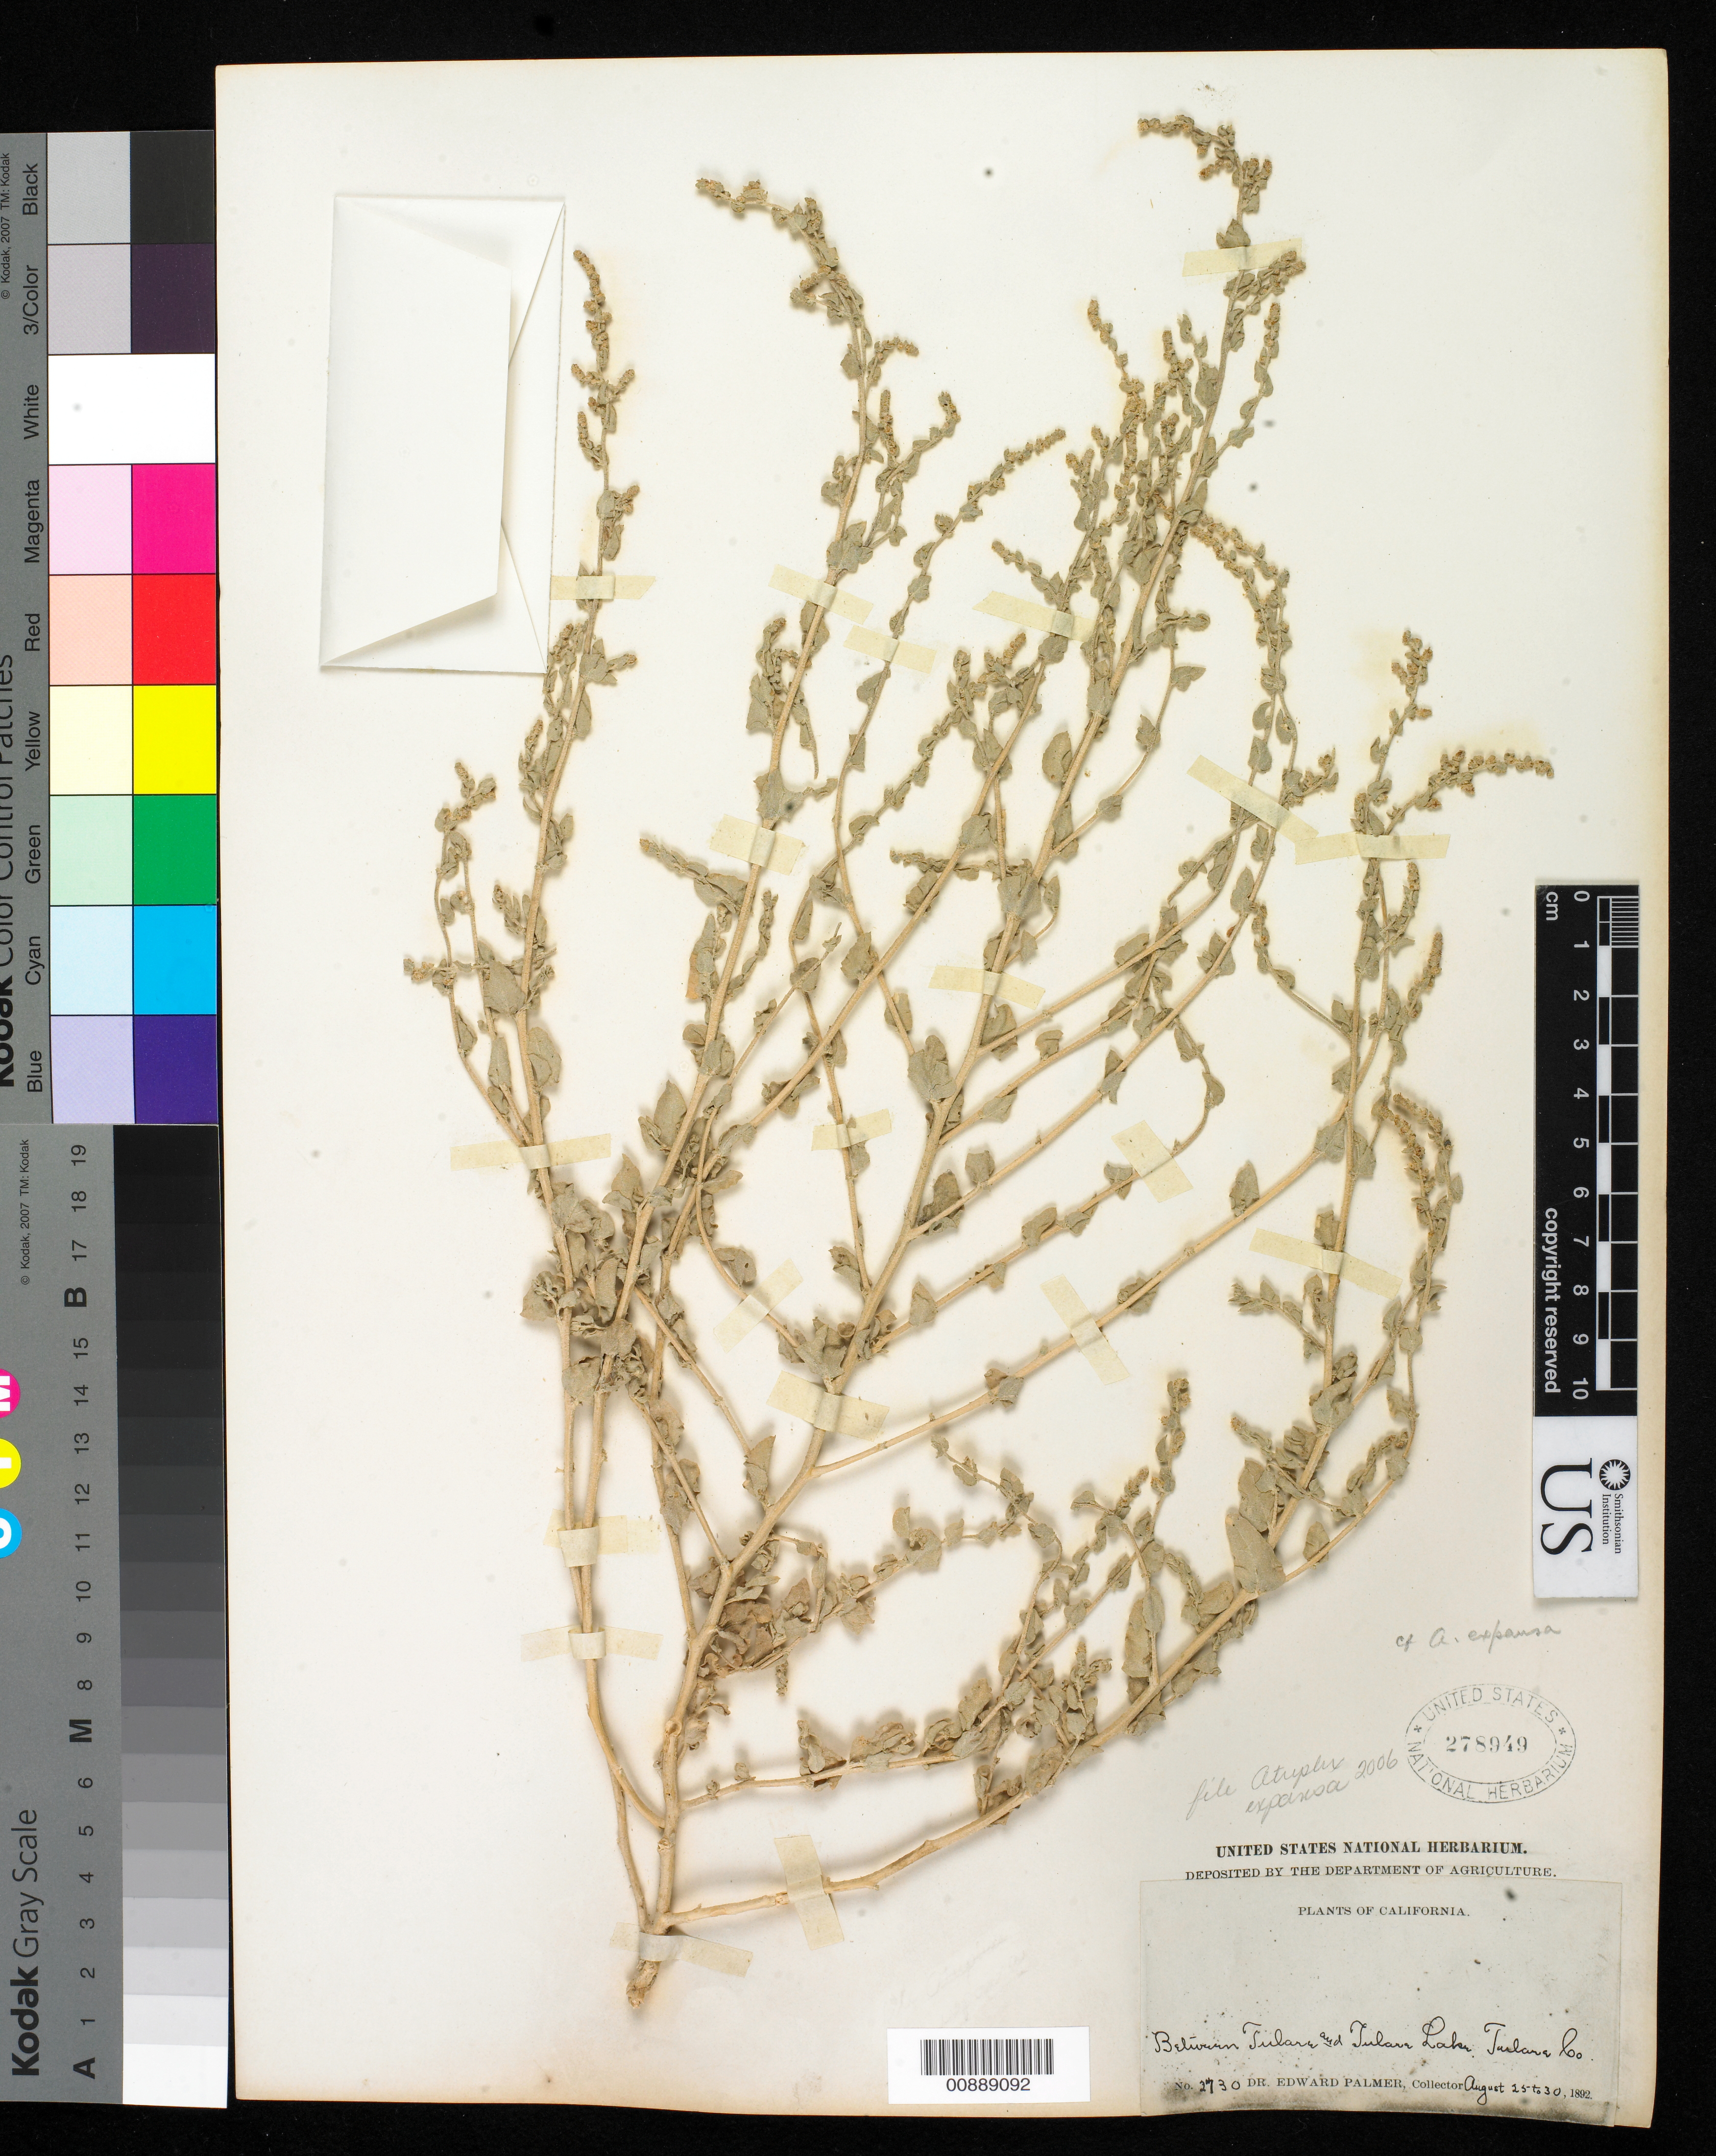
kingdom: Plantae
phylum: Tracheophyta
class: Magnoliopsida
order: Caryophyllales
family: Amaranthaceae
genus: Atriplex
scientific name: Atriplex expansa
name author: S. Watson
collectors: E. Palmer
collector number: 2730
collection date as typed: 25 Aug 1892 to 30 Aug 1892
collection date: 1892-08-25/1892-08-30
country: United States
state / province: California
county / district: Tulare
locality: Between Tulare and Tulare Lake, Tulare County, California.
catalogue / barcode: US 278949